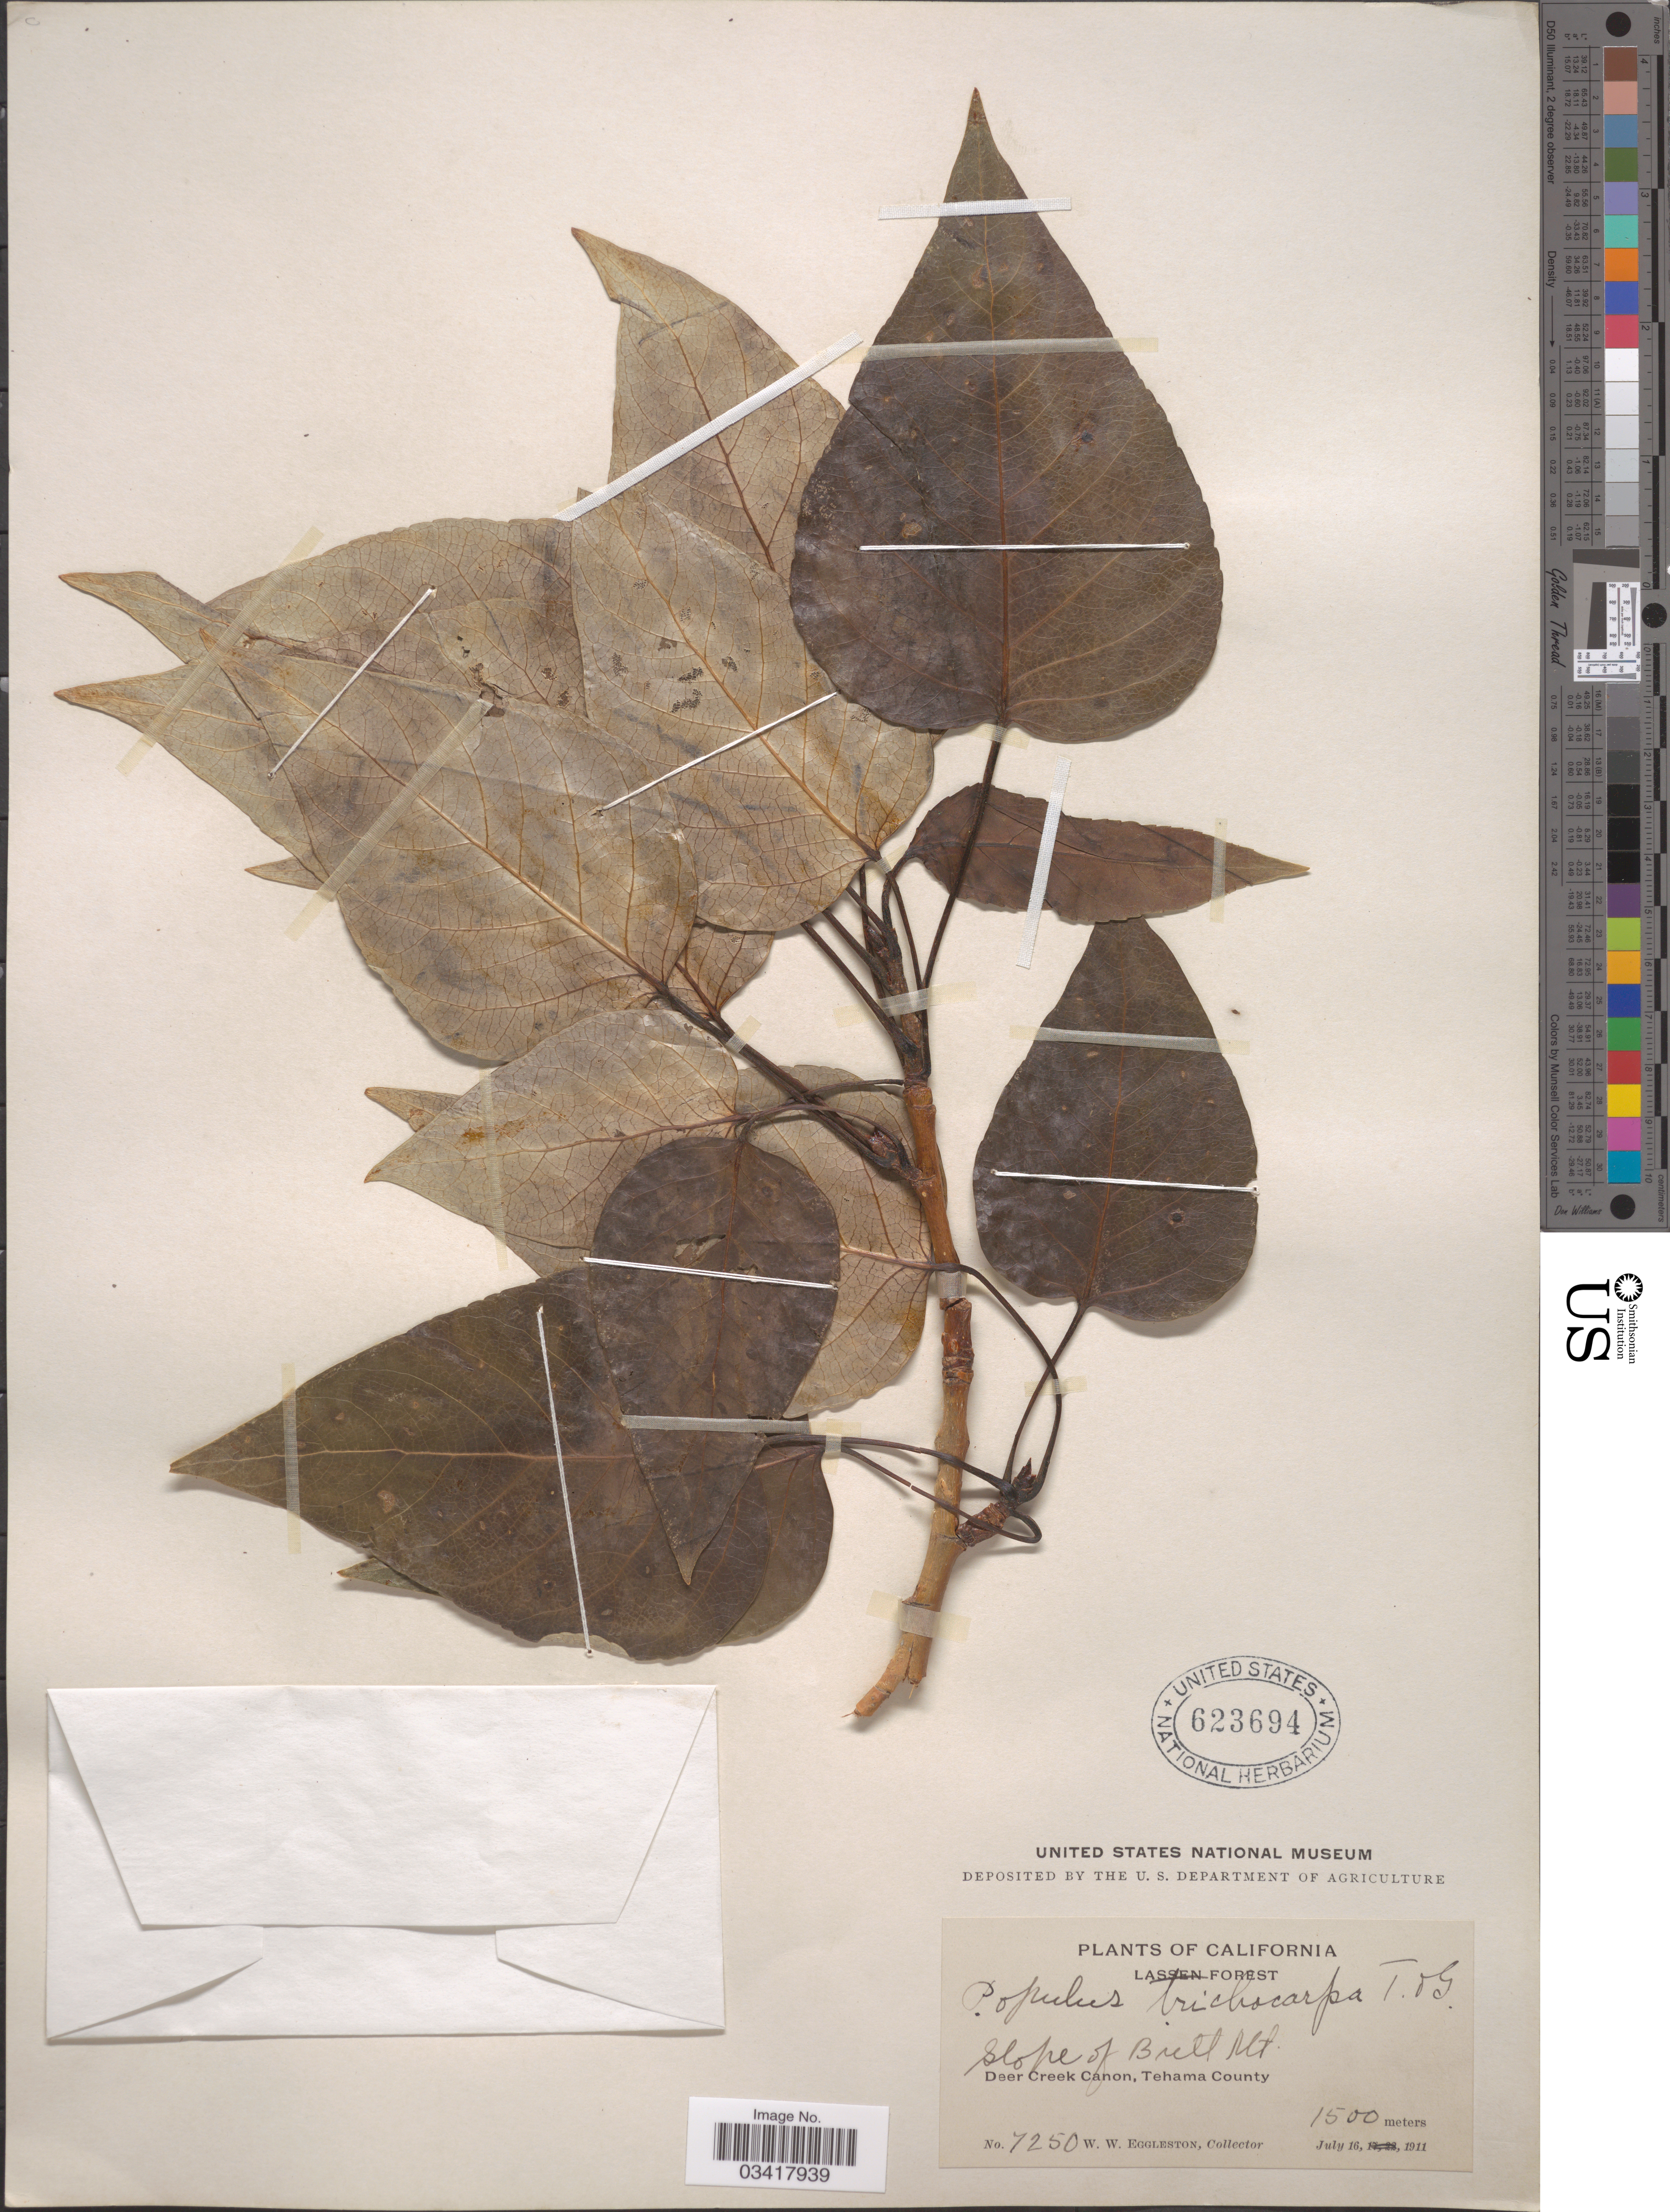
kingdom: Plantae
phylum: Tracheophyta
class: Magnoliopsida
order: Malpighiales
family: Salicaceae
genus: Populus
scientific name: Populus trichocarpa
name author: Torr. & A. Gray ex W. Hook.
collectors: W. W. Eggleston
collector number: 7250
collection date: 1911-07-16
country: United States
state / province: California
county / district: Tehama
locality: Lassen Forest. Slope of Bult Mt. Deer Creek Canon, Tehama County.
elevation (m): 1500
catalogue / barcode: US 623694